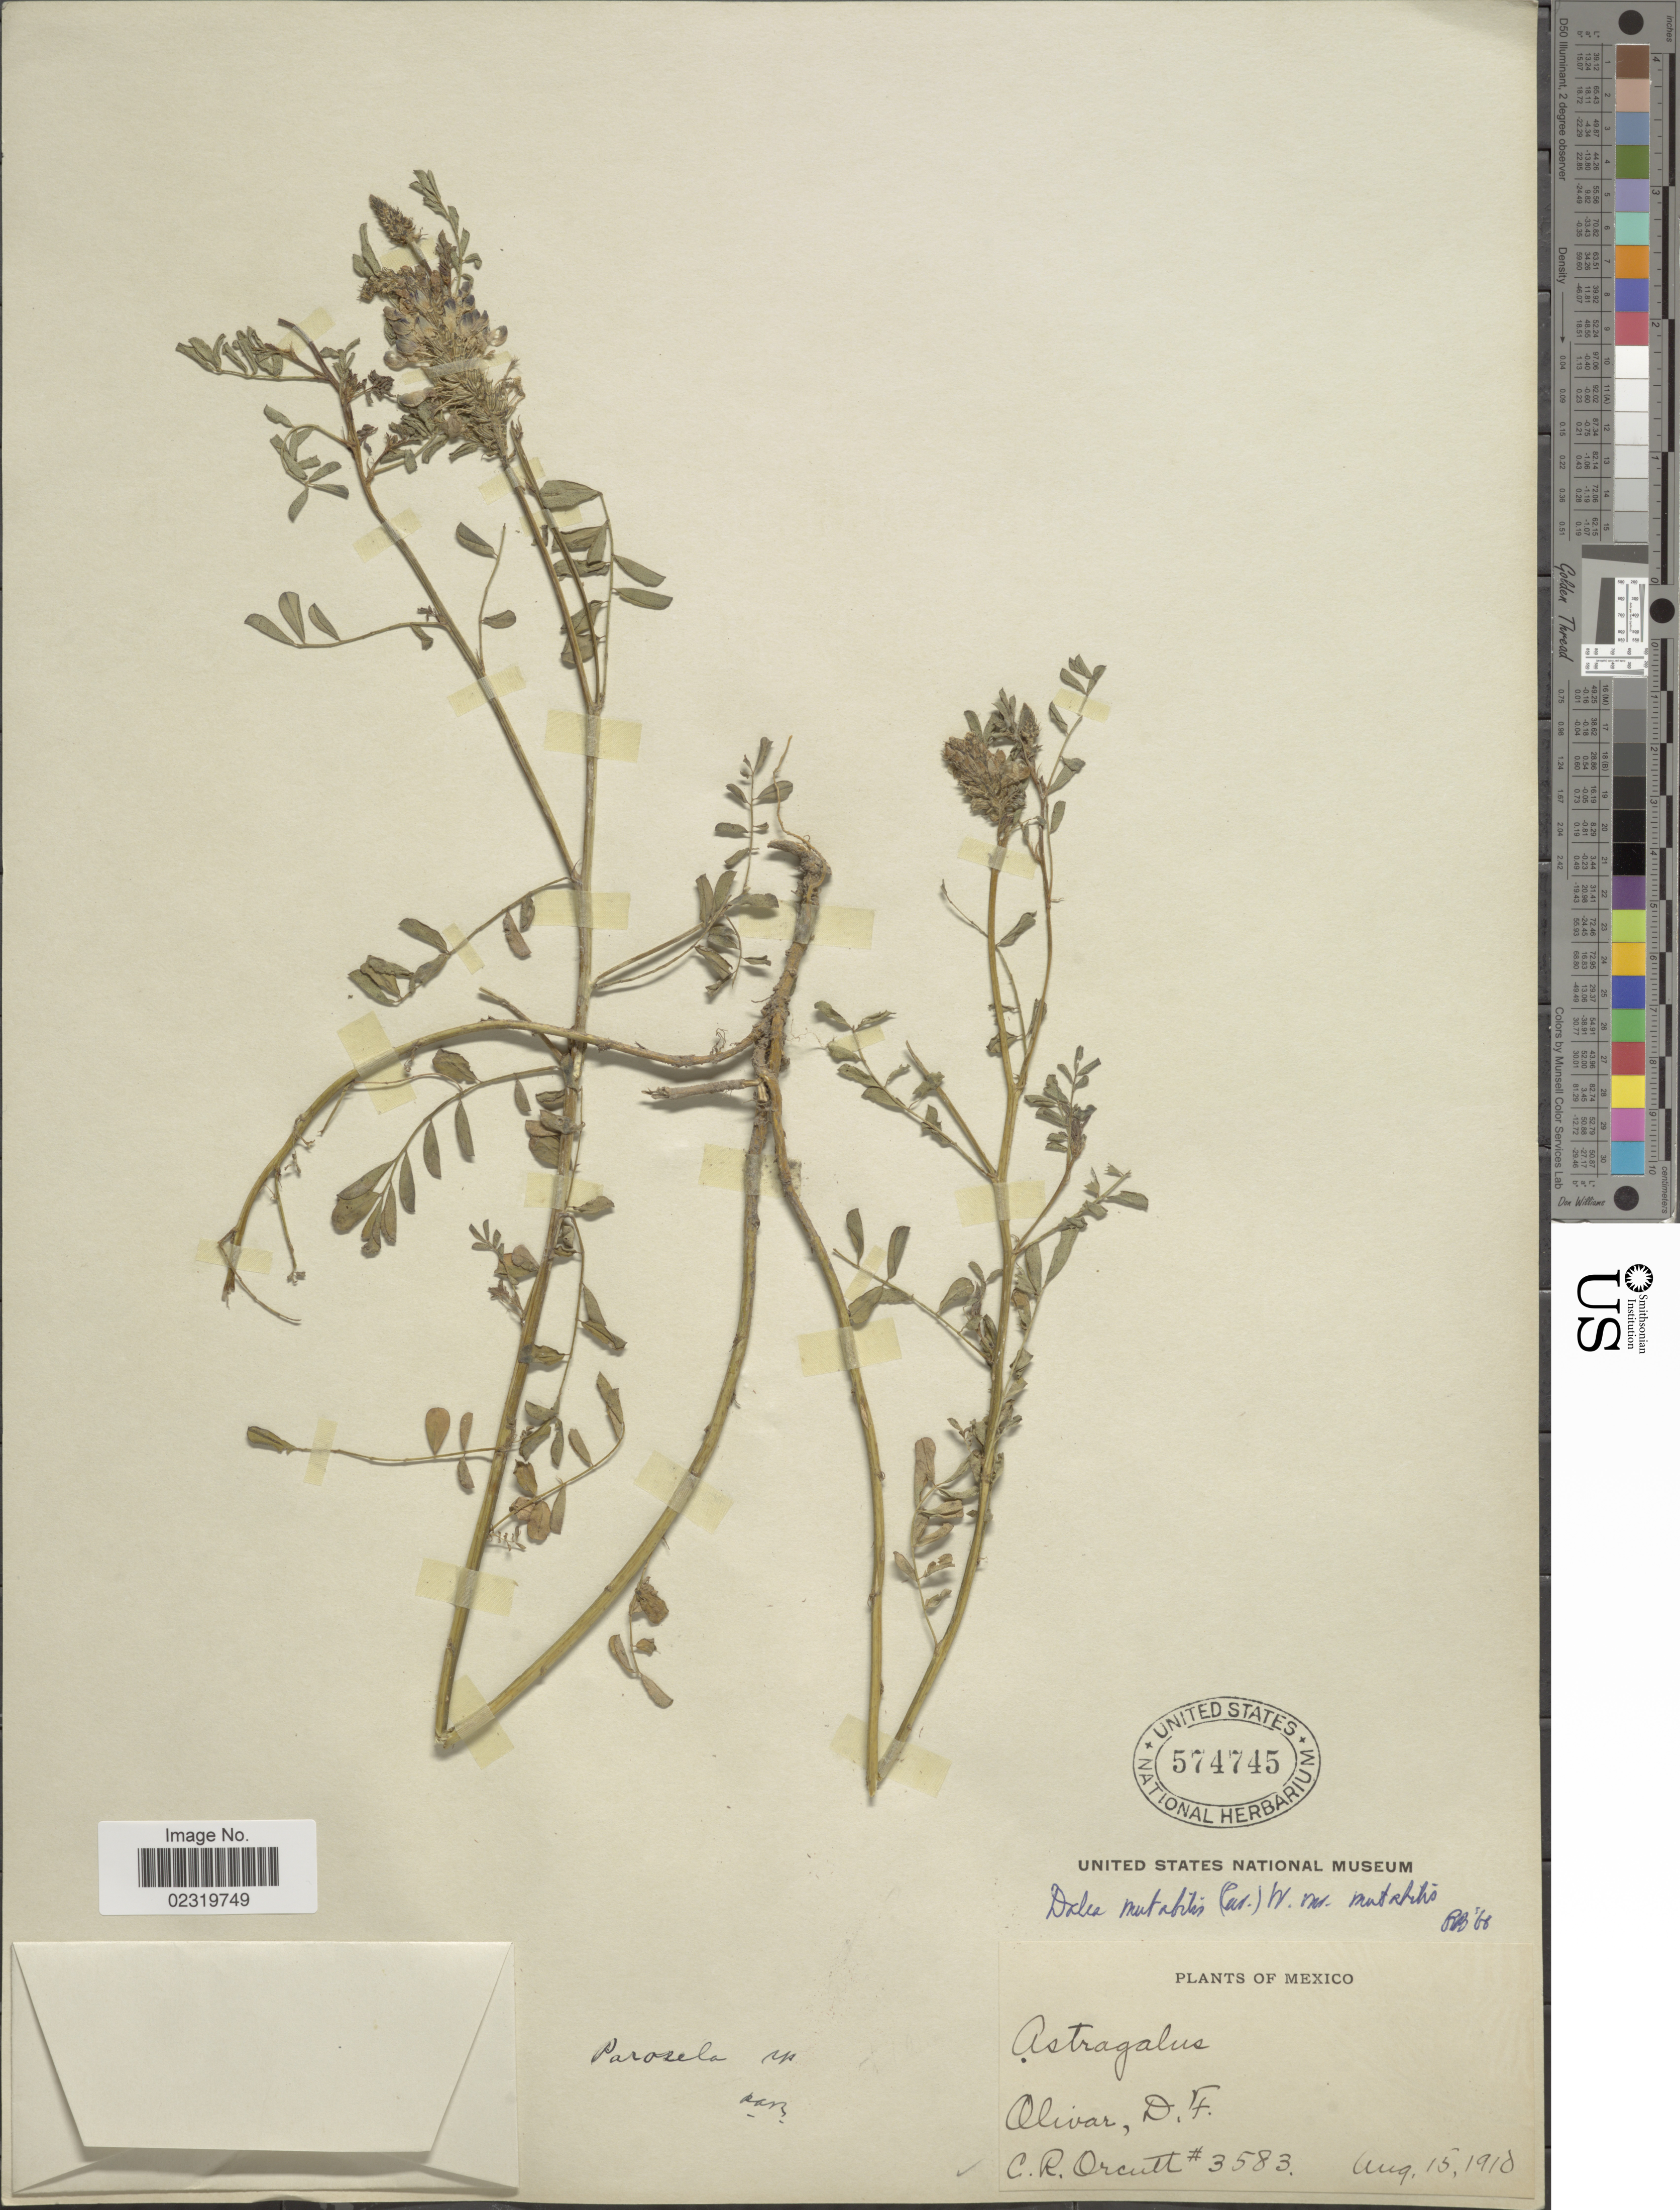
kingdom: Plantae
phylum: Tracheophyta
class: Magnoliopsida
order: Fabales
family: Fabaceae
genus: Dalea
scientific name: Dalea obovatifolia var. obovatifolia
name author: Ortega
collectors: C. R. Orcutt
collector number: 3583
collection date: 1910-08-15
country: Mexico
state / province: Distrito Federal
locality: Olivar, D. F.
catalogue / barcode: US 574745